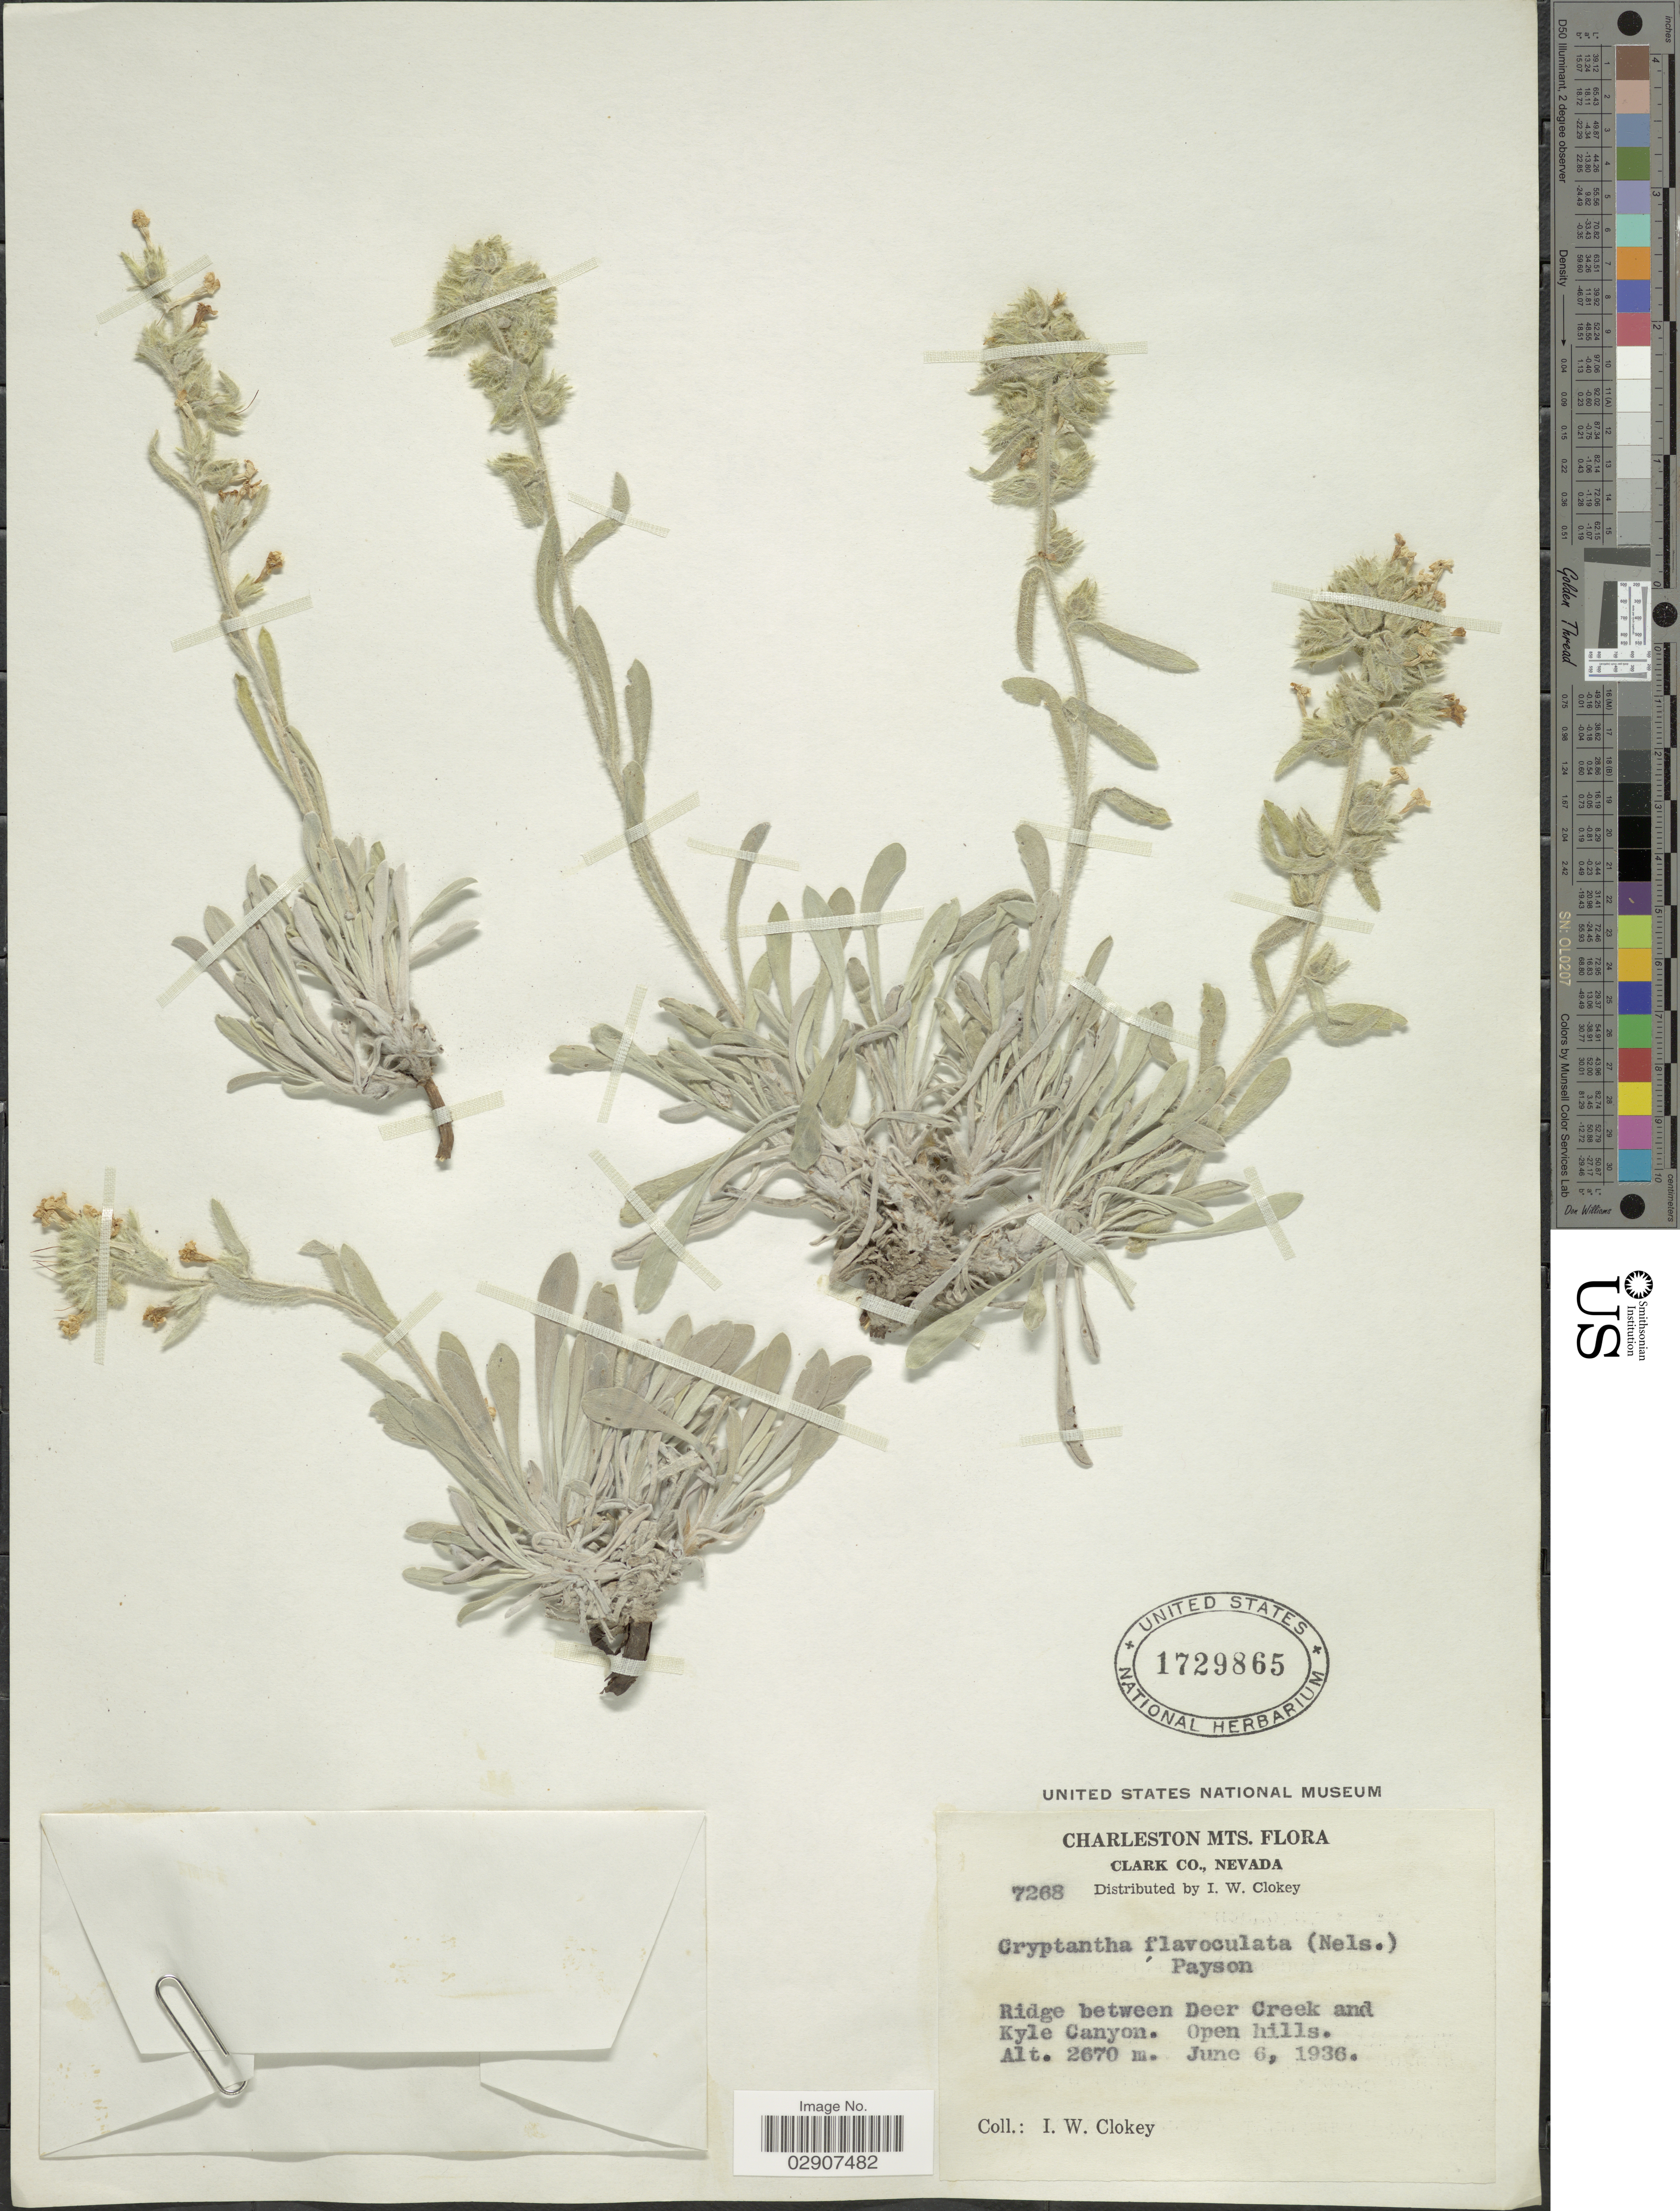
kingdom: Plantae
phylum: Tracheophyta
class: Magnoliopsida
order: Boraginales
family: Boraginaceae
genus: Cryptantha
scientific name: Cryptantha flavoculata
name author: (A. Nelson) Payson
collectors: I. W. Clokey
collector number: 7268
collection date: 1936-06-06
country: United States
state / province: Nevada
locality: Charleston Mts., Clark Co., Nevada, Ridge between Deer Creek and Kyle Canyon.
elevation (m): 2670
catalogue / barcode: US 1729865